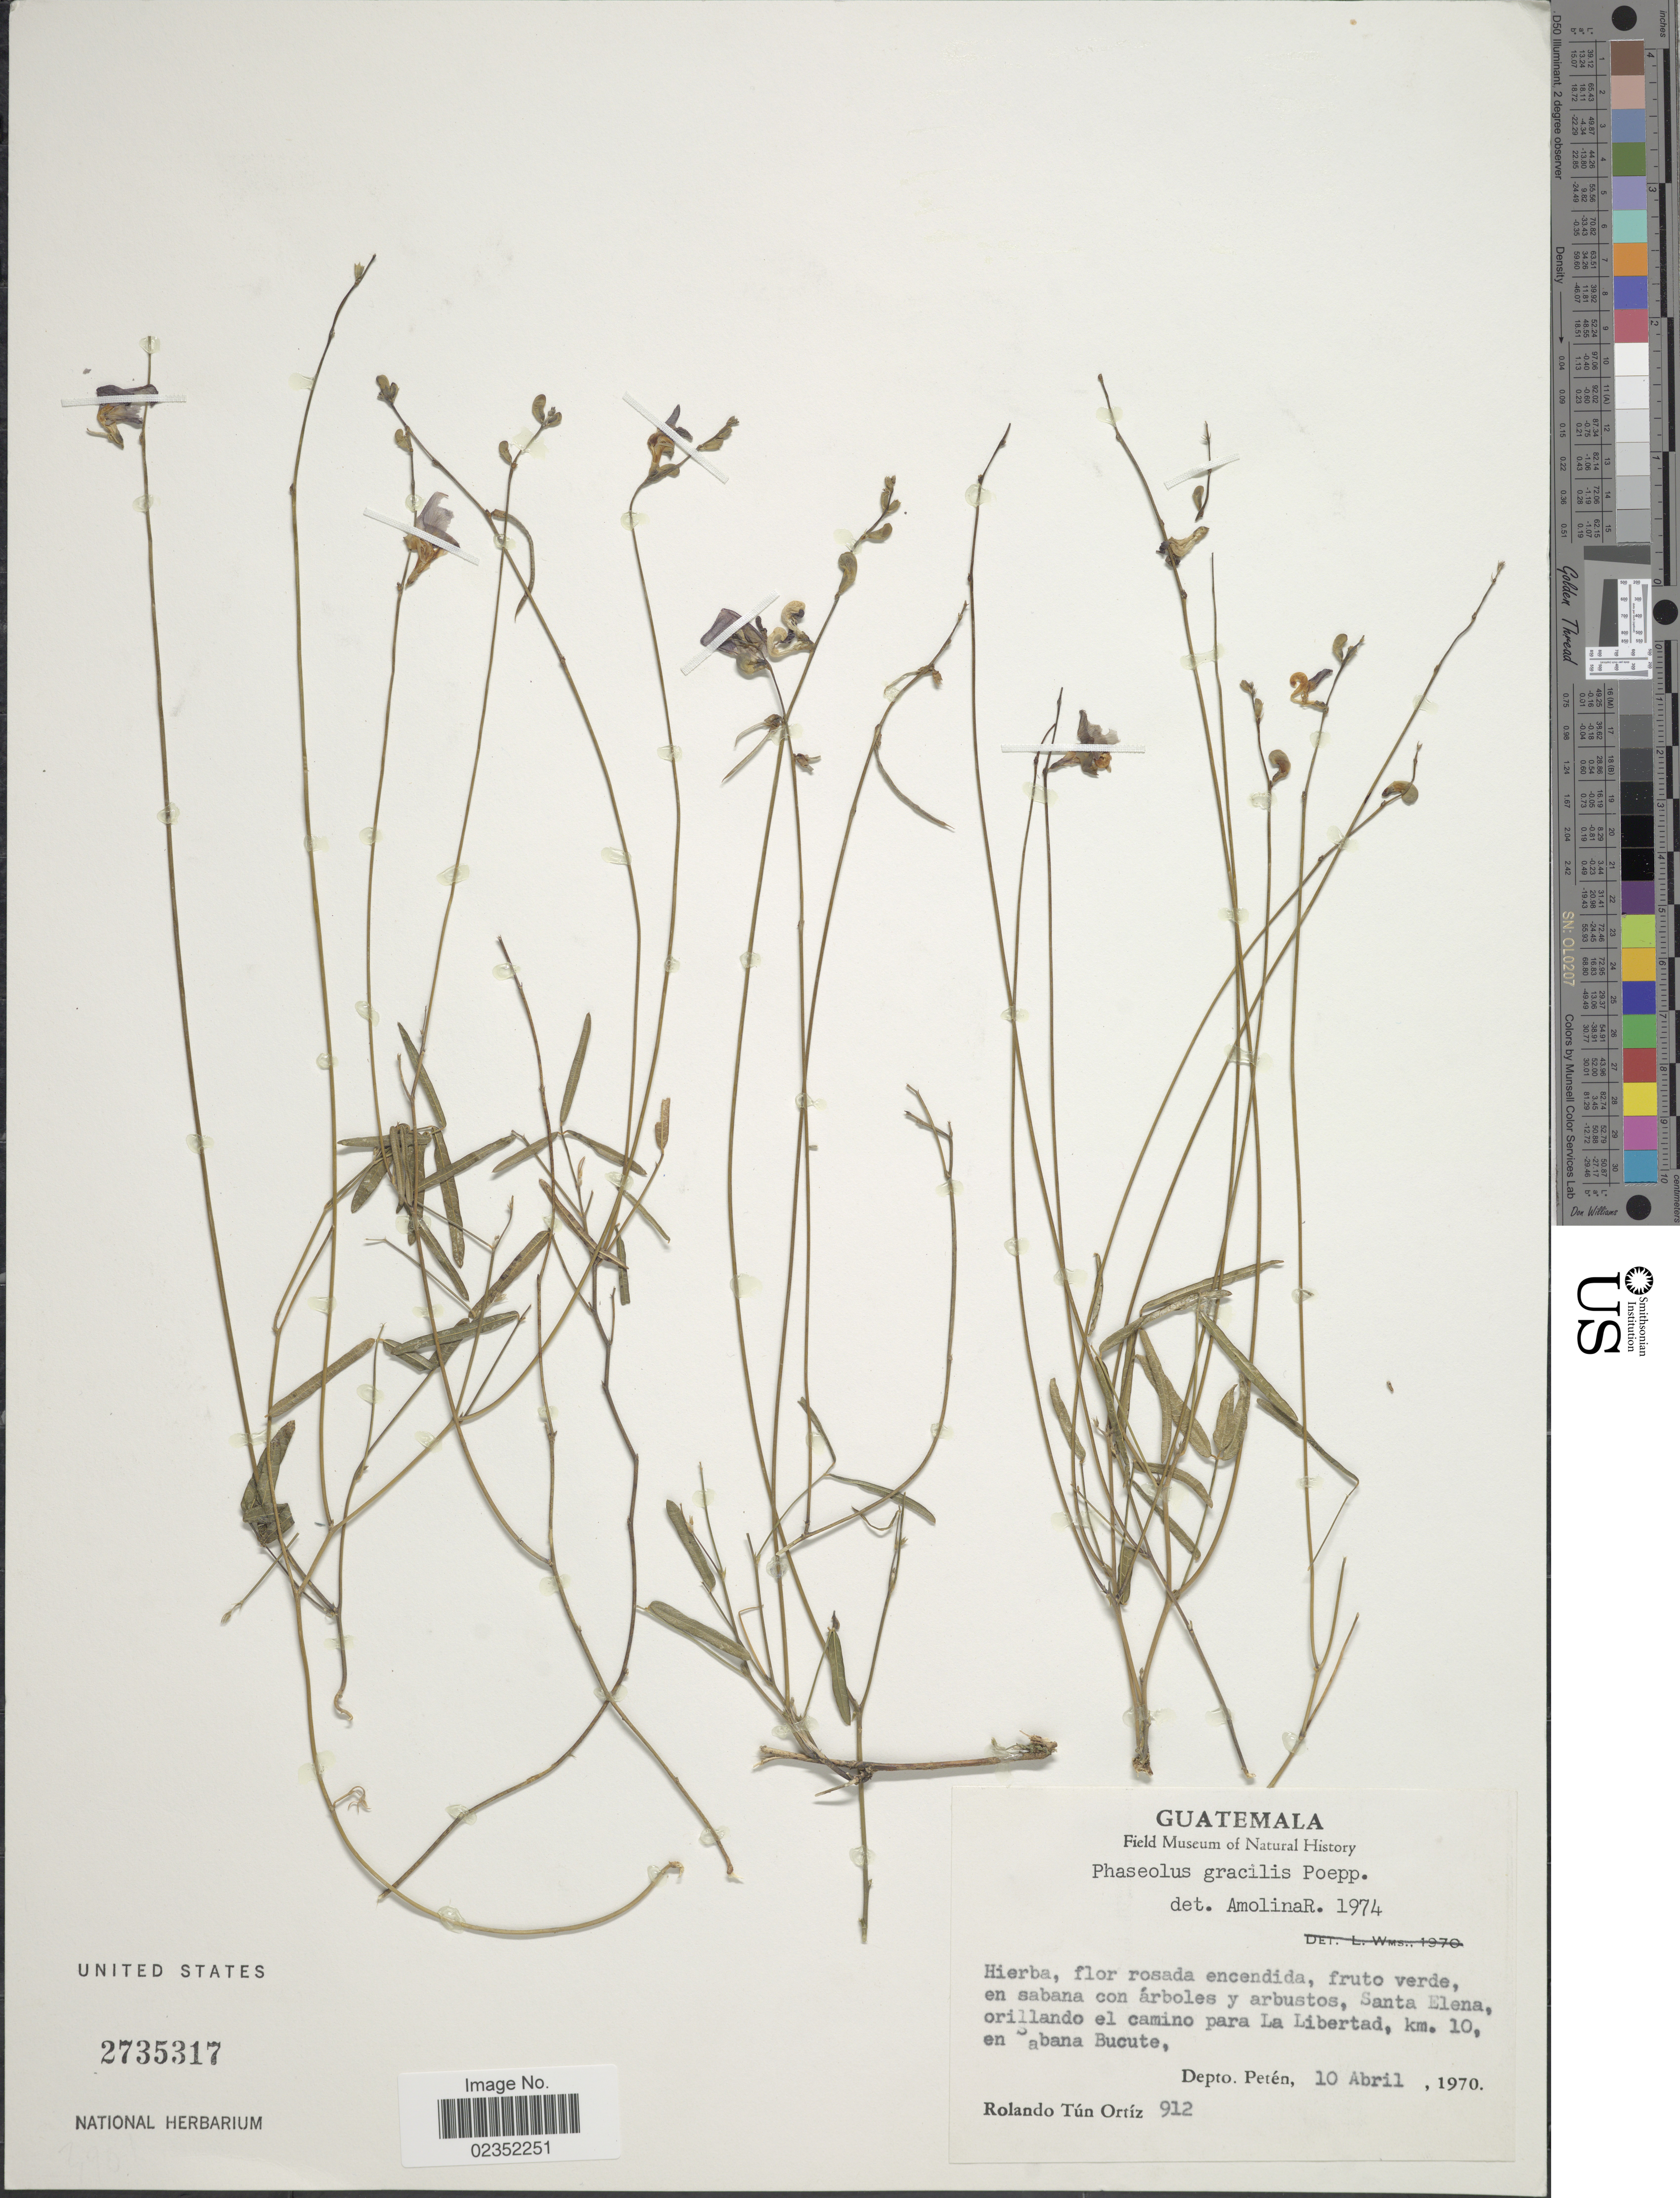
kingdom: Plantae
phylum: Tracheophyta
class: Magnoliopsida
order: Fabales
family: Fabaceae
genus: Macroptilium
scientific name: Macroptilium gracile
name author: (Poepp. ex Benth.) Urb.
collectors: R. Tún Ortíz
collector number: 912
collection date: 1970-04-10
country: Guatemala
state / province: El Petén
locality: Santa Elena, orillando el camino para La Libertad, km. 10, en Sabana Bucute, Depto. Petén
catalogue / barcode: US 2735317